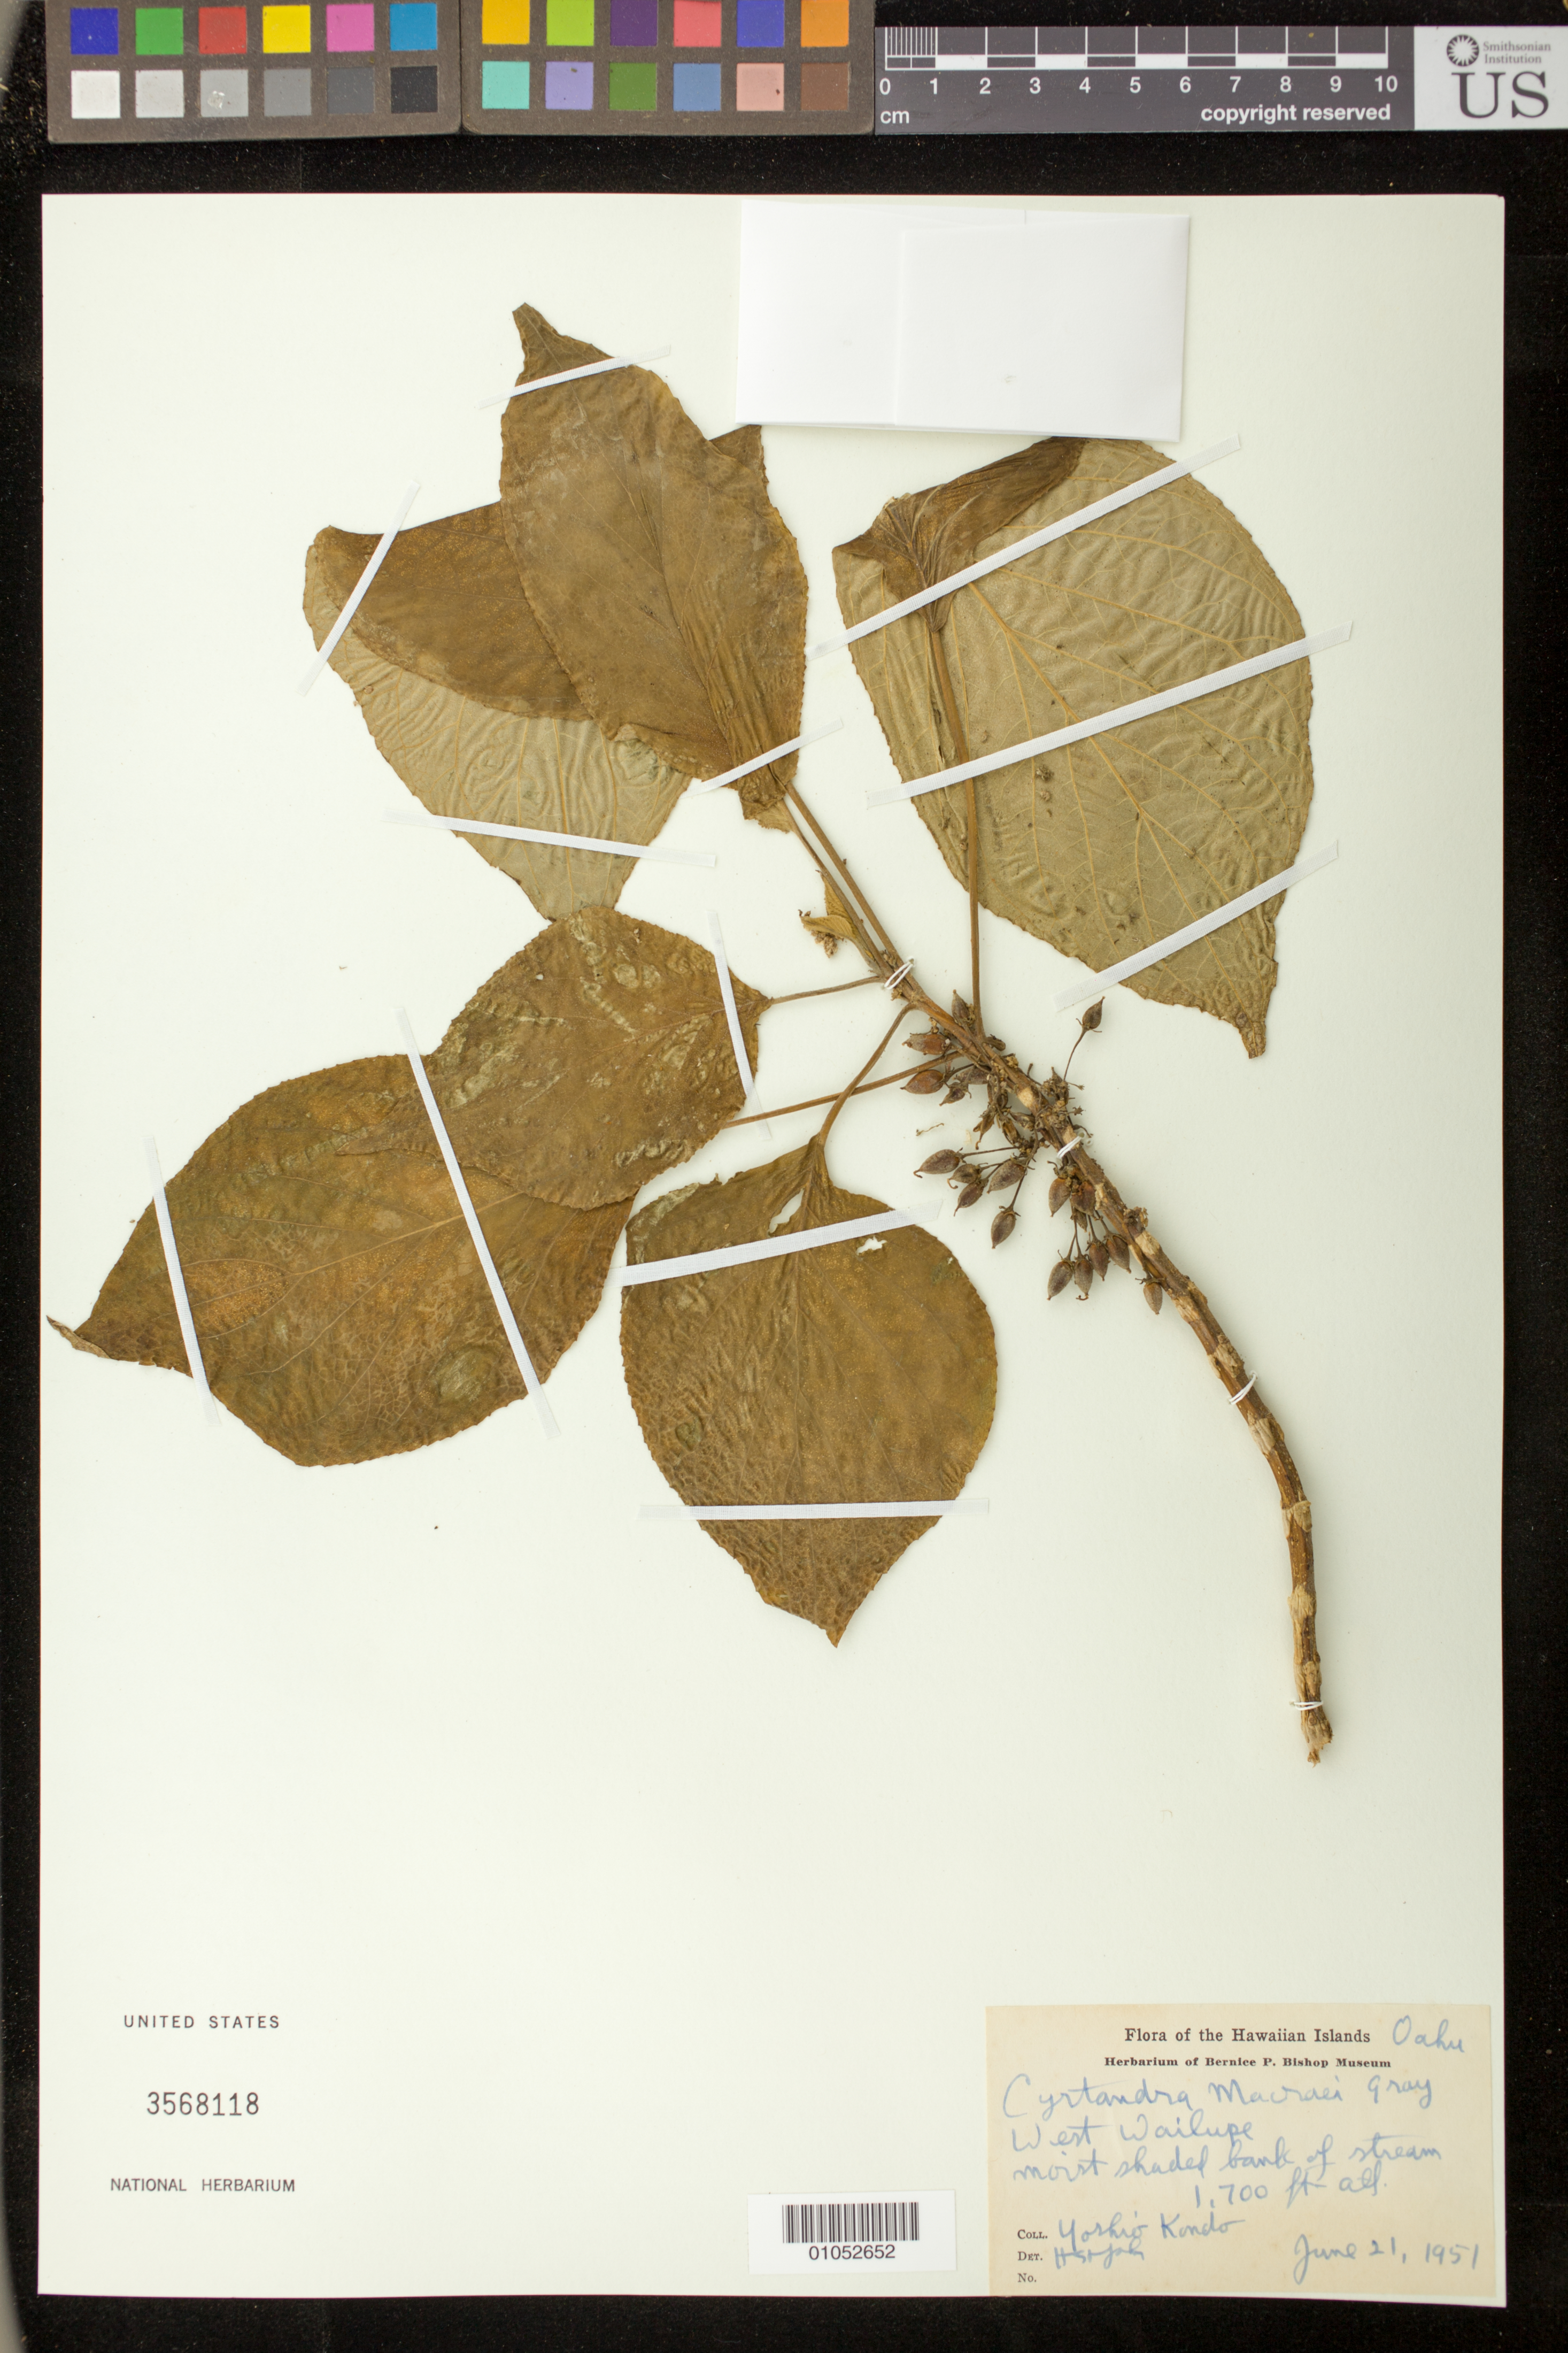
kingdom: Plantae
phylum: Tracheophyta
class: Magnoliopsida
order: Lamiales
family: Gesneriaceae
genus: Cyrtandra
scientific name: Cyrtandra macraei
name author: A. Gray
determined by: St. John, H.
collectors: Y. Kondo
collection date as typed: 21 Jun 1951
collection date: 1951-06-21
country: United States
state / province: Hawaii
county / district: Honolulu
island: Oahu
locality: West Wailupe, moist shaded bank of stream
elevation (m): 518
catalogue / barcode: US 3568118